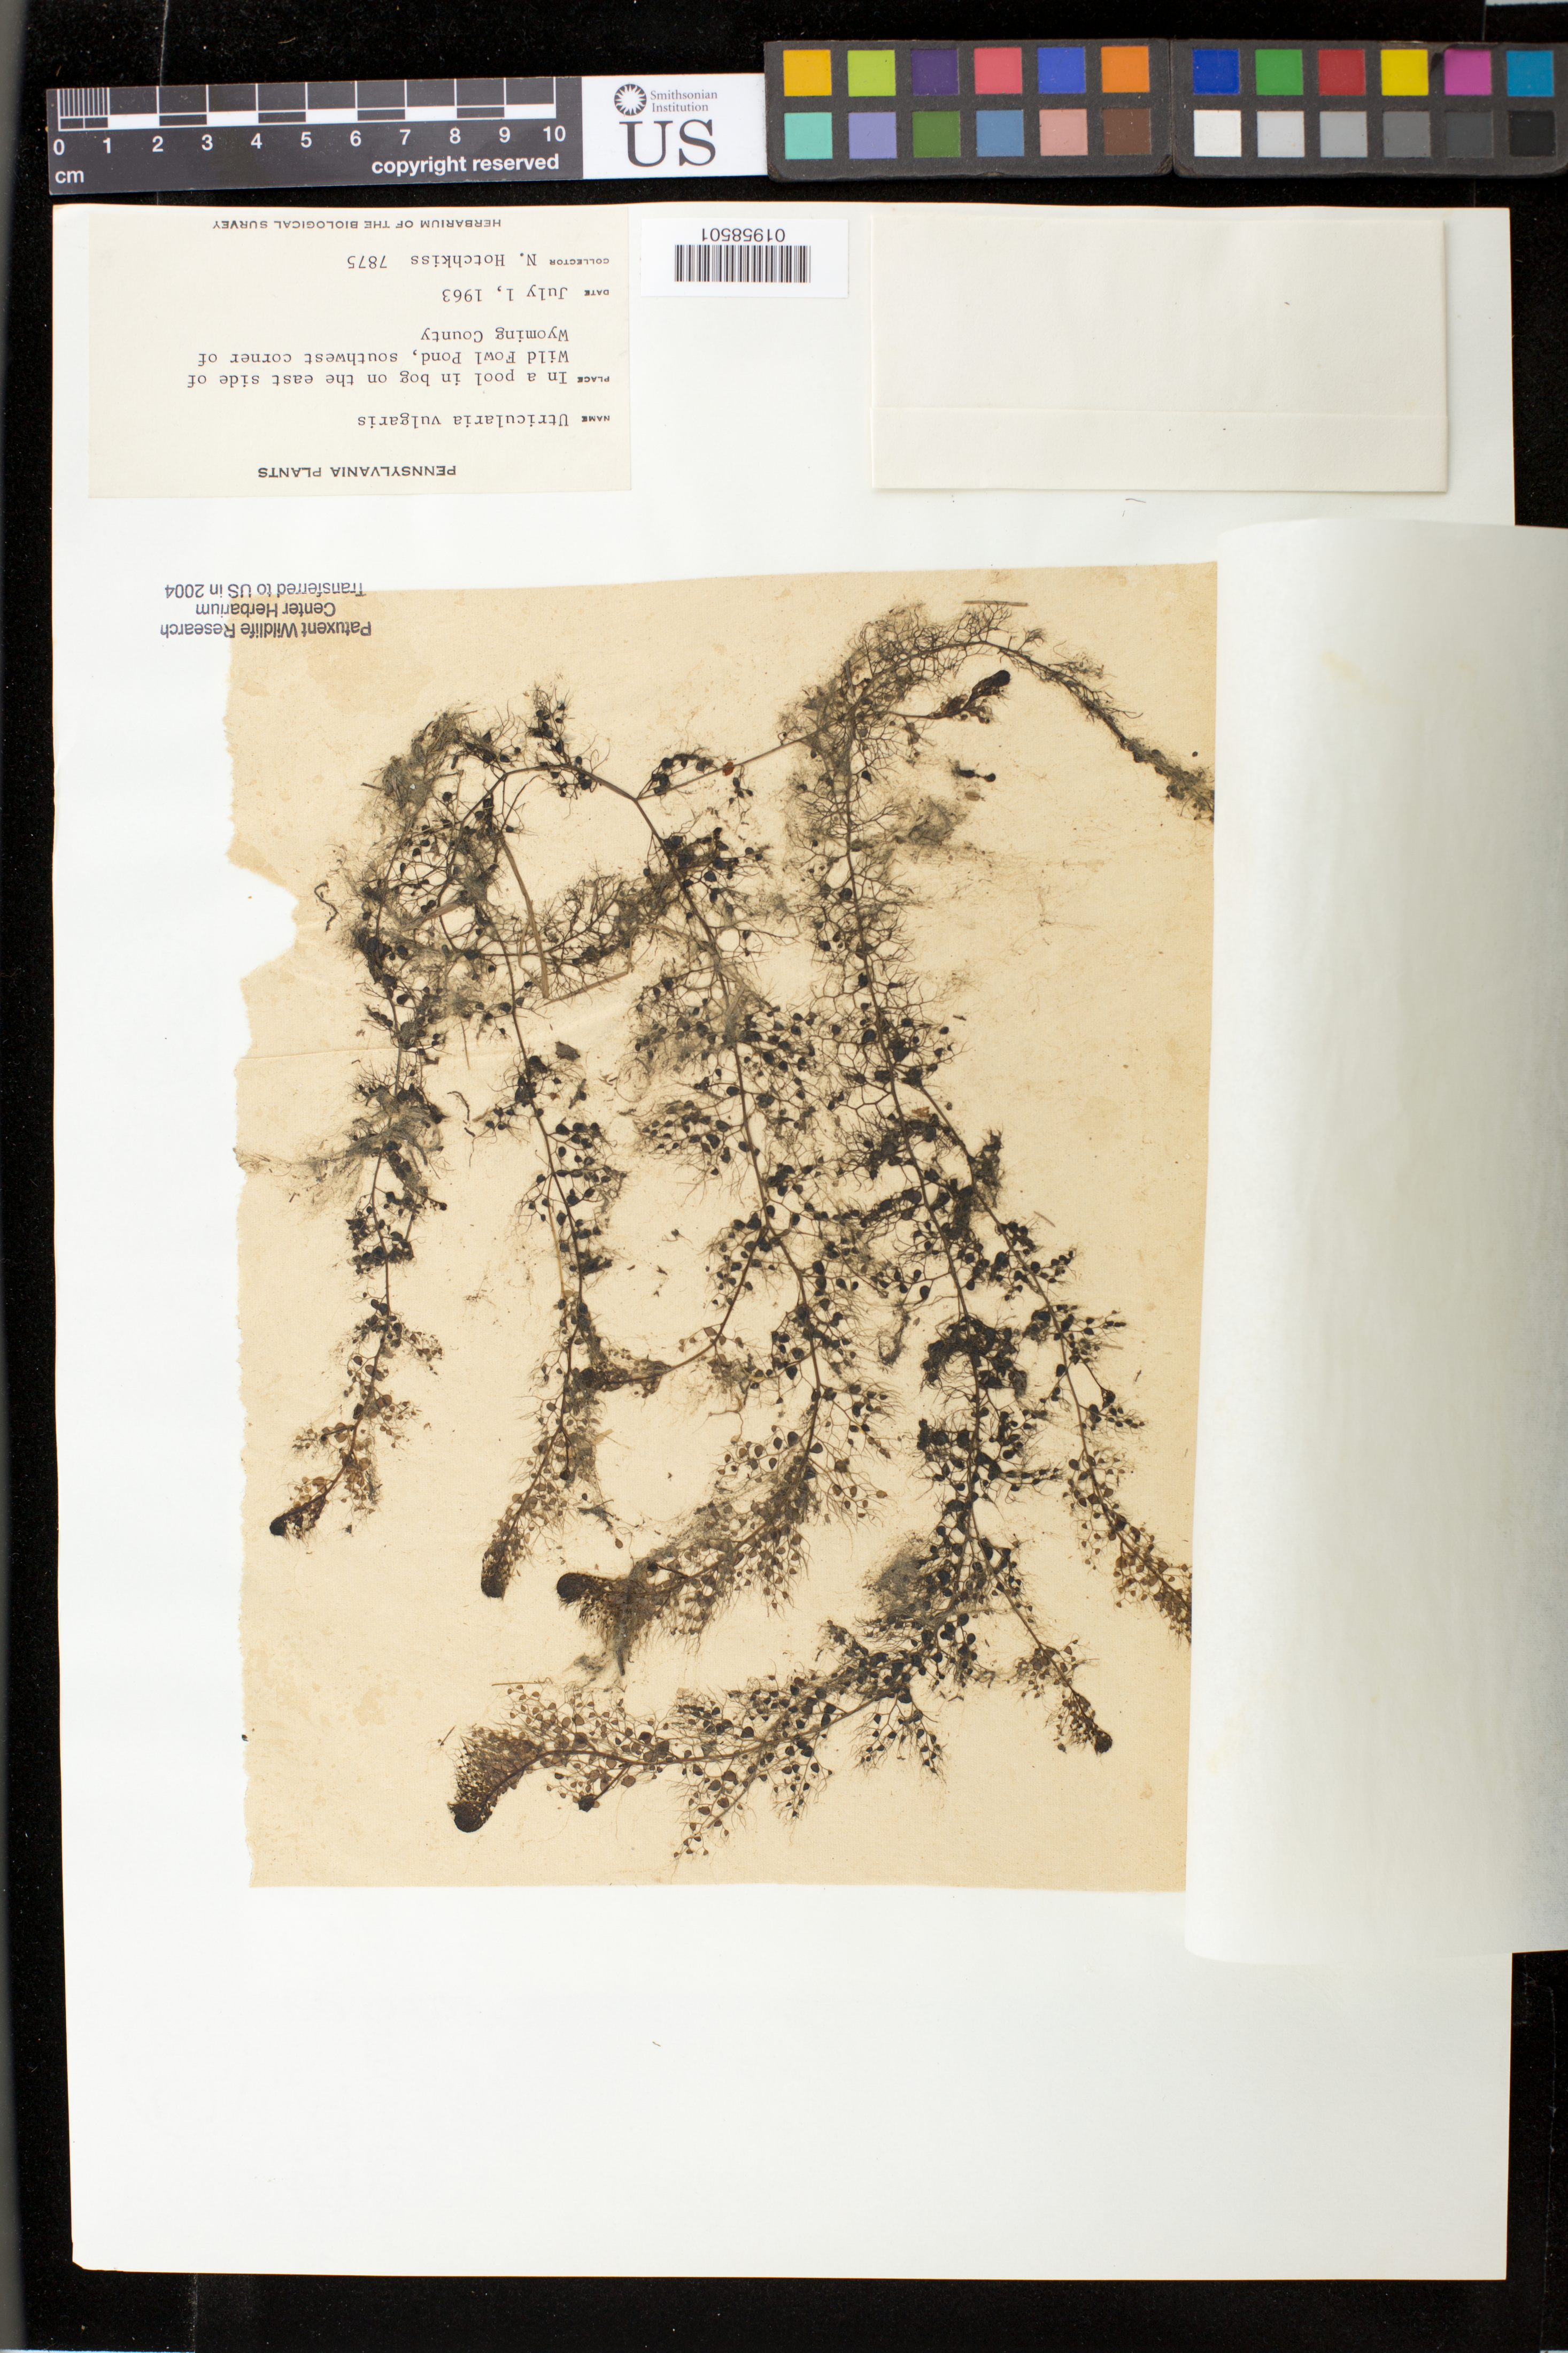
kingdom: Plantae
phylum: Tracheophyta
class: Magnoliopsida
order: Lamiales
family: Lentibulariaceae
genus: Utricularia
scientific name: Utricularia vulgaris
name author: L.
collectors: N. Hotchkiss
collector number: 7875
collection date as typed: July 1, 1963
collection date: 1963-07-01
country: United States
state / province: Pennsylvania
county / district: Wyoming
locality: East side of Wild Fowl Pond, southwest corner of Wyoming County.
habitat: in a pool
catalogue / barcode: US 3611034